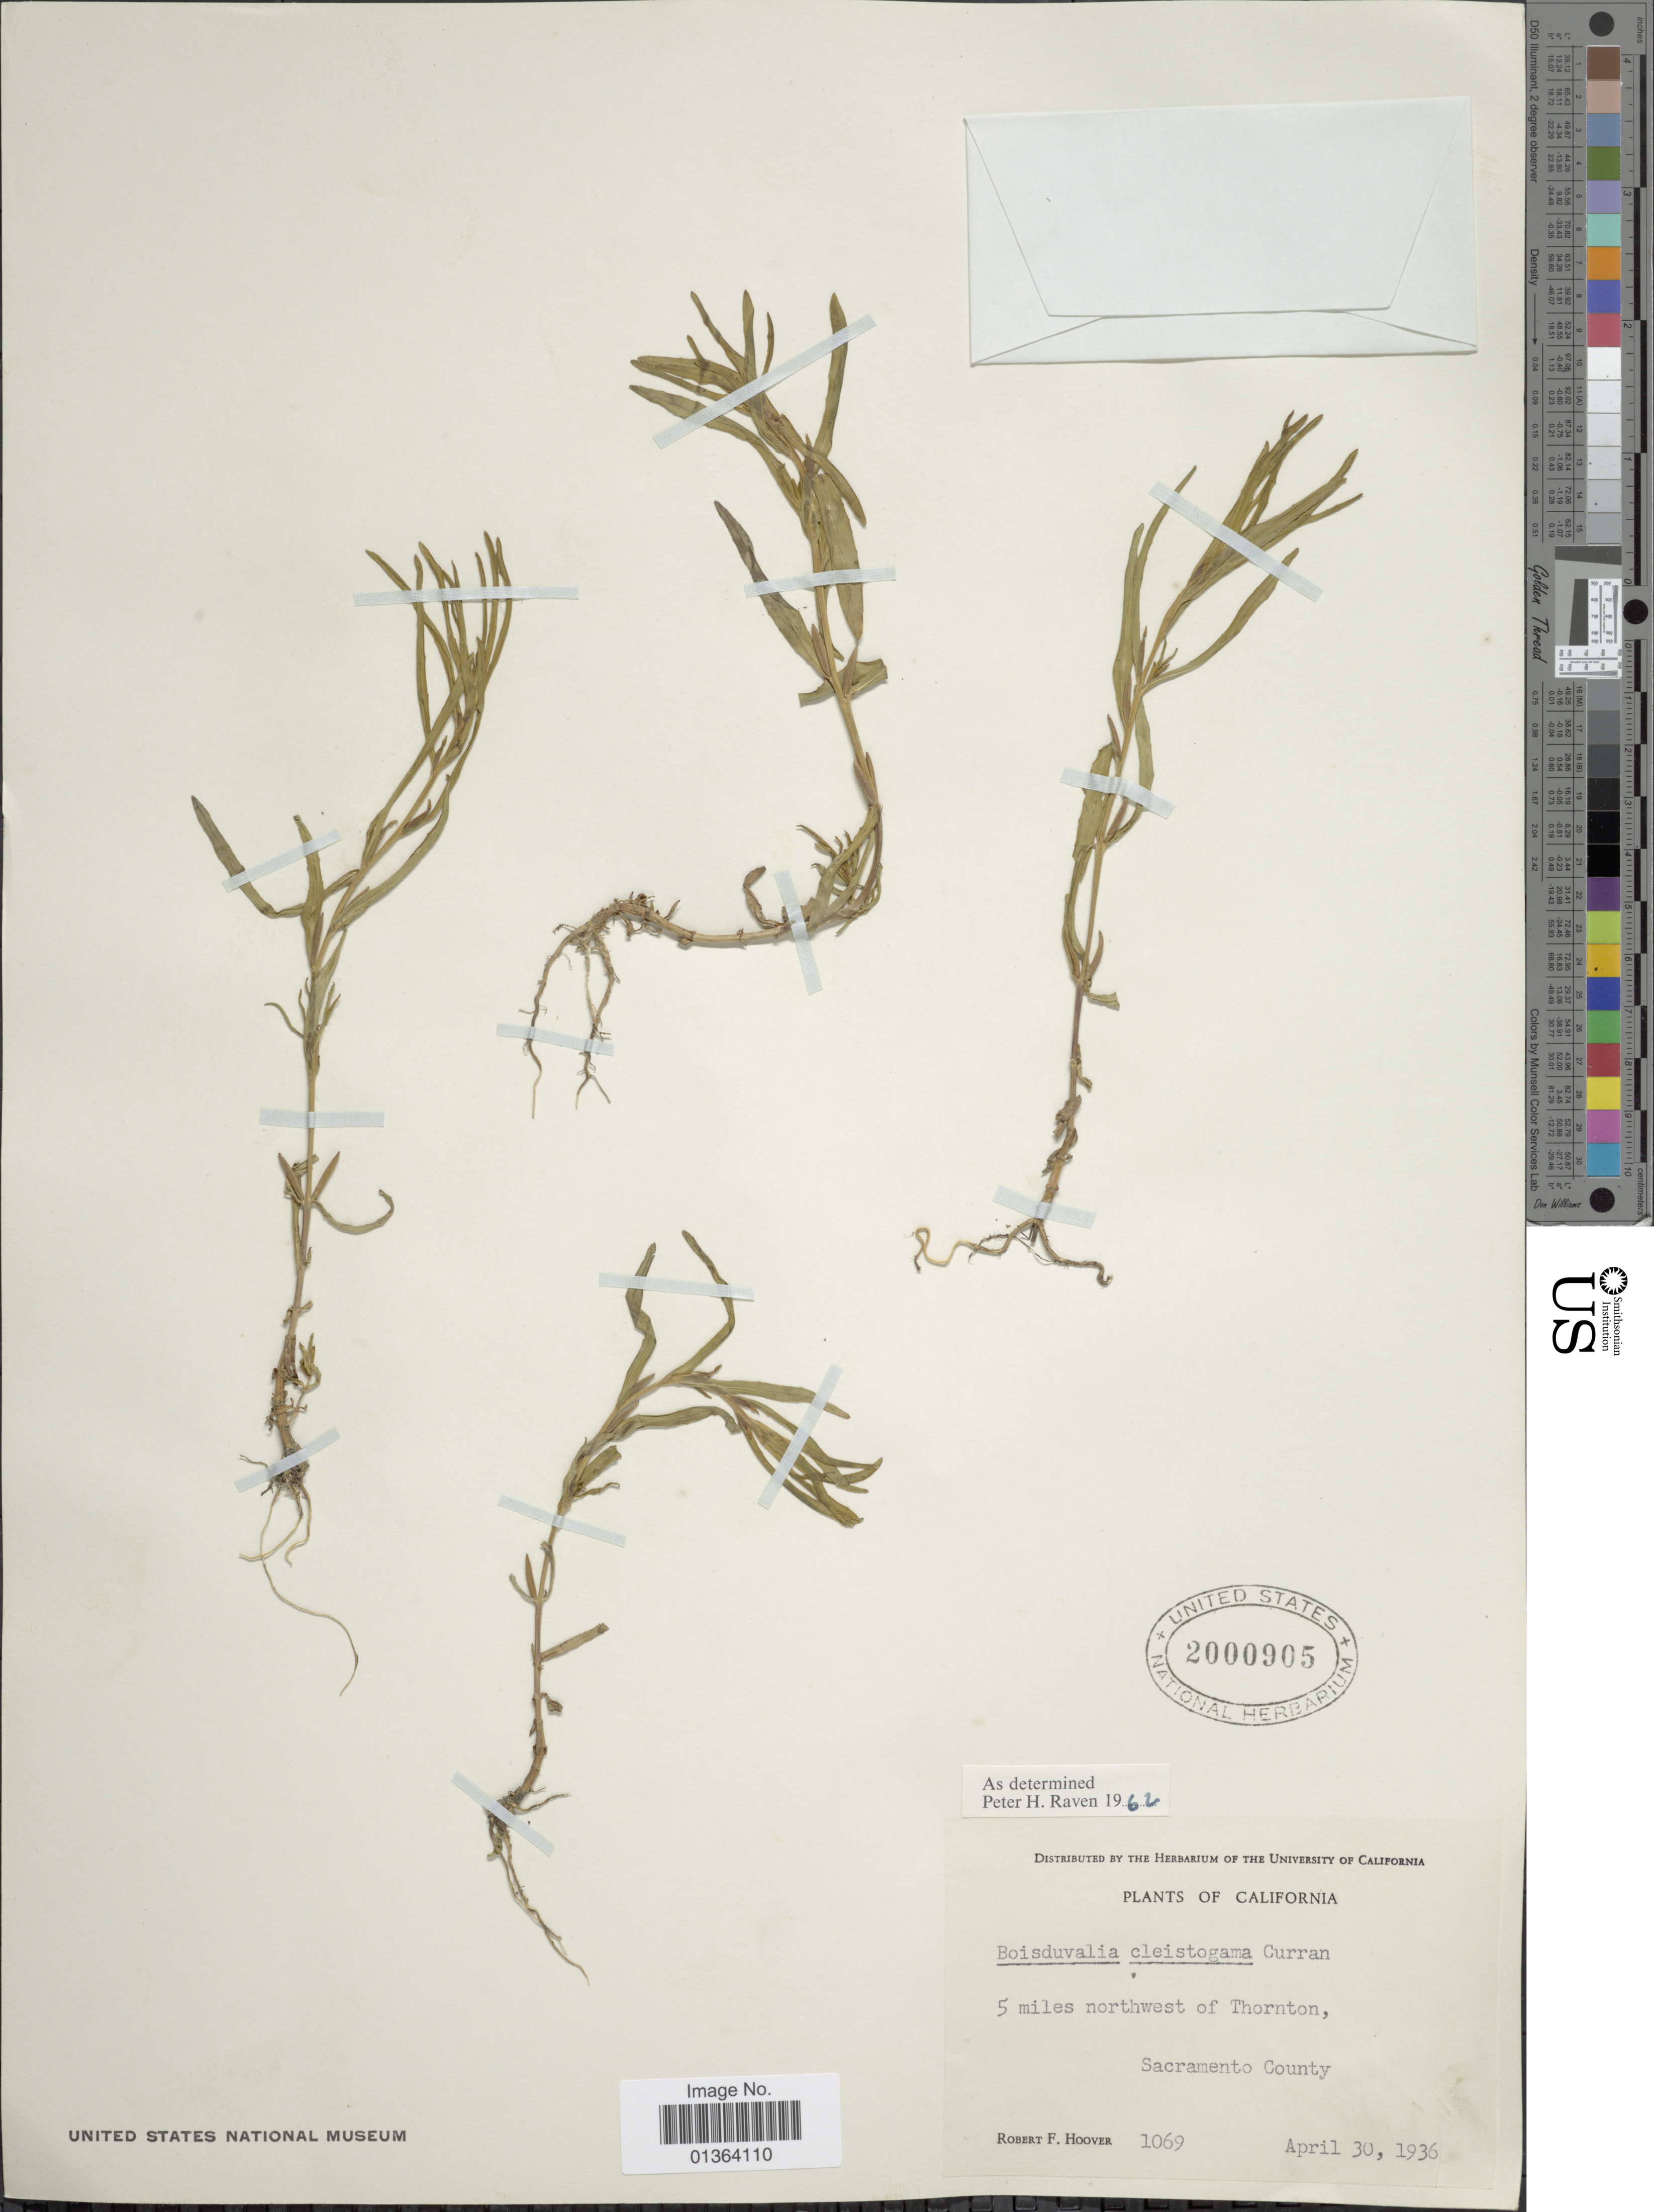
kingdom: Plantae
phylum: Tracheophyta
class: Magnoliopsida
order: Myrtales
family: Onagraceae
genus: Epilobium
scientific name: Epilobium cleistogamum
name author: (Curran) Hoch & P.H. Raven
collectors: R. F. Hoover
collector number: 1069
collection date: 1936-04-30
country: United States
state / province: California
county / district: Sacramento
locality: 5 miles northwest of Thornton, Sacramento County.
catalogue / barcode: US 2000905